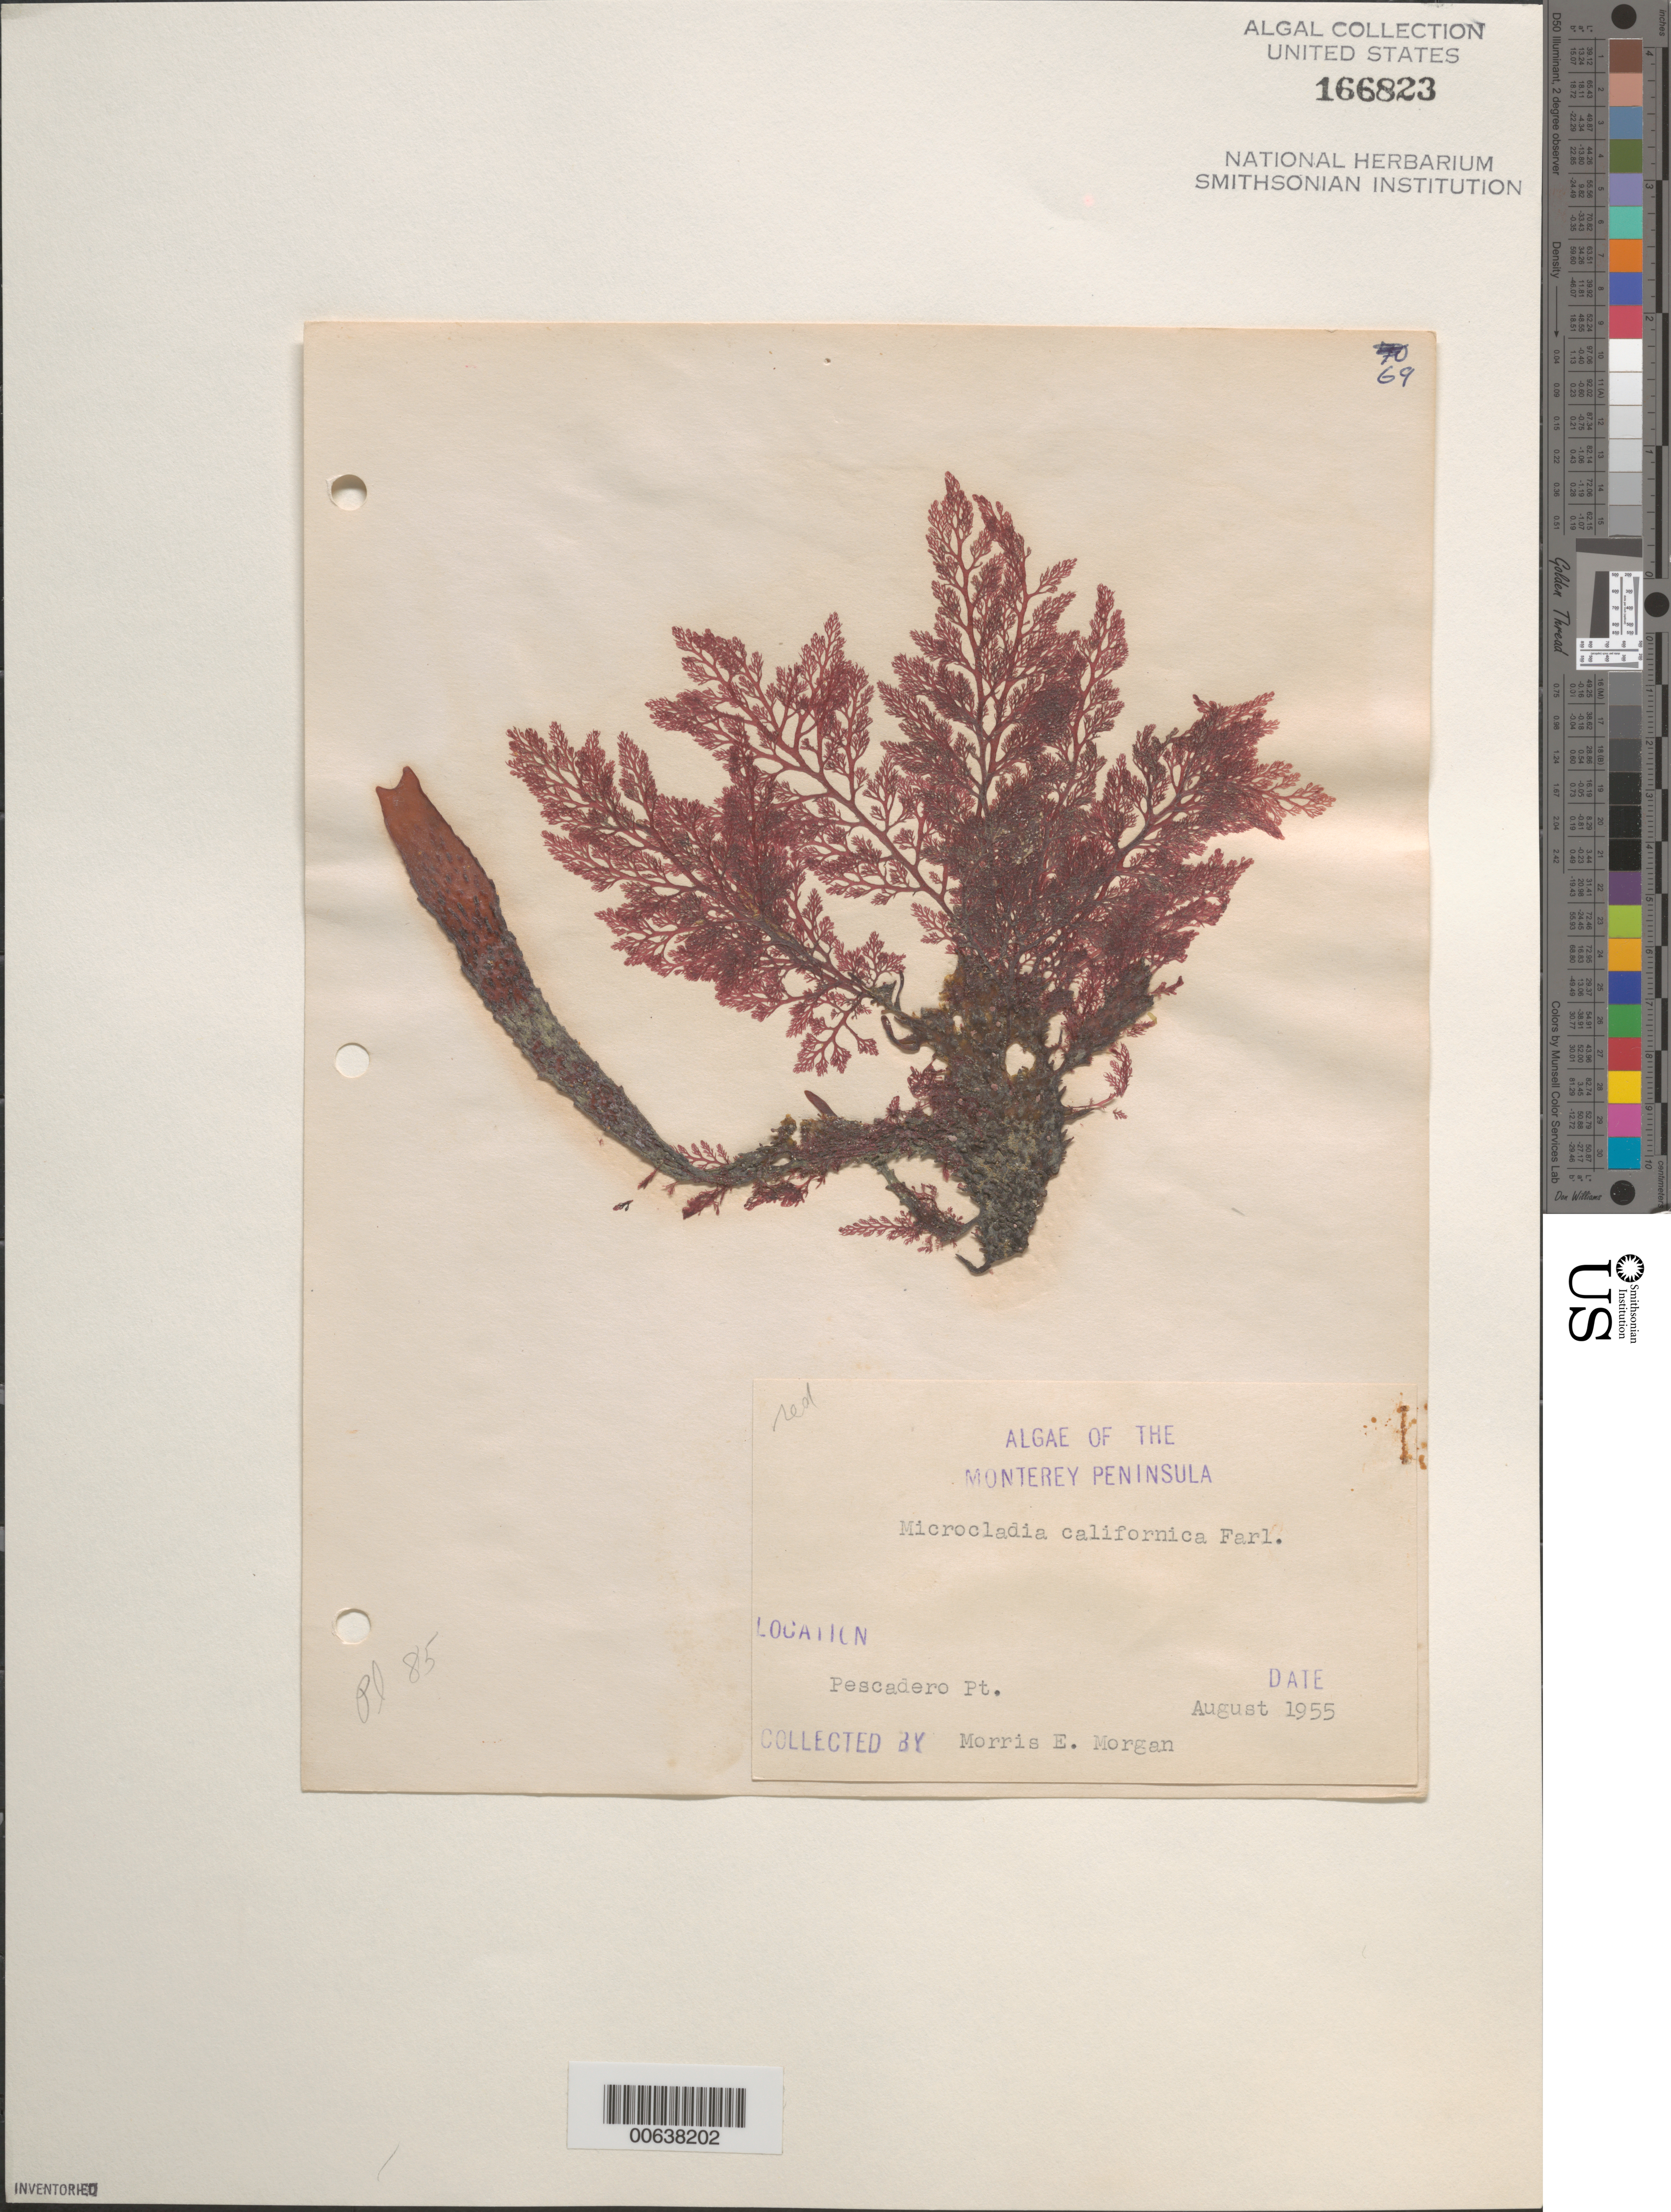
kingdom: Plantae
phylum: Rhodophyta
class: Florideophyceae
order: Ceramiales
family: Ceramiaceae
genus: Campylaephora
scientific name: Campylaephora californica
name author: (Farl.) T.O. Cho in T.O. Cho et al.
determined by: Algae name updating Project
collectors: M. Morgan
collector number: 69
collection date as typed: Aug 1955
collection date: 1955-08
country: United States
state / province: California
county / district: Monterey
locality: Pescadero Point, Monterey Peninsula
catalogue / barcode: US 166823